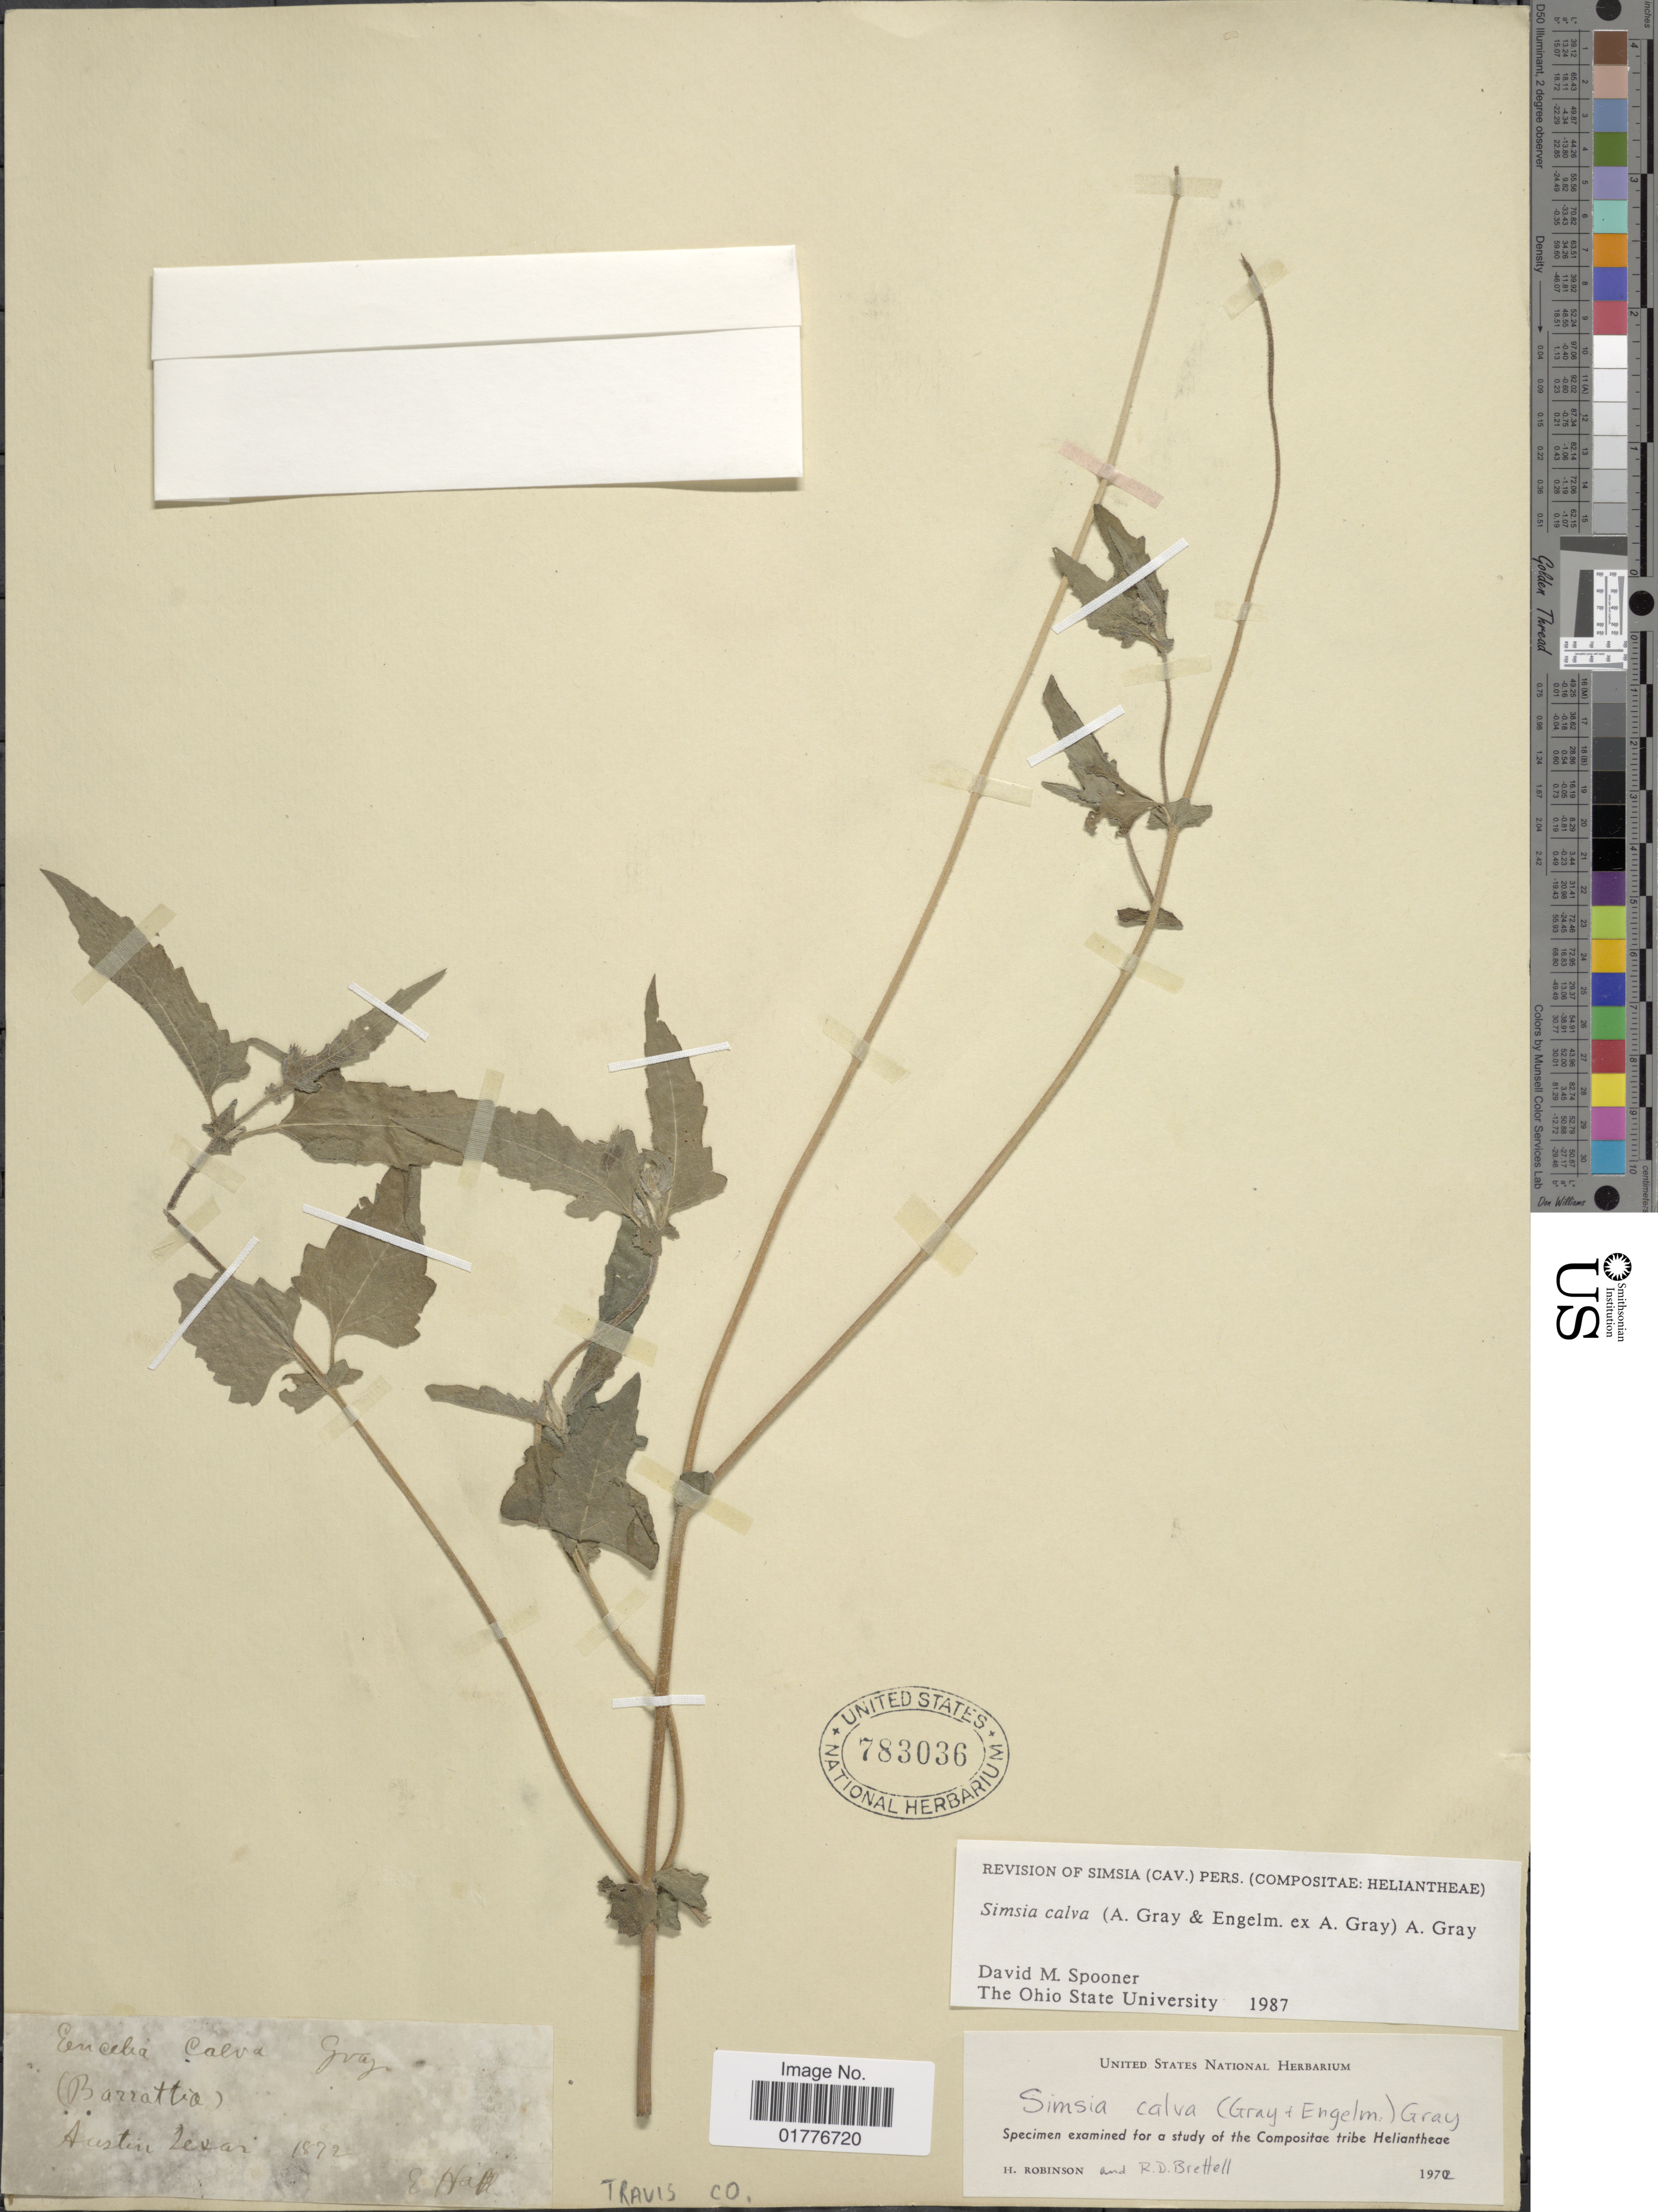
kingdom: Plantae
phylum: Tracheophyta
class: Magnoliopsida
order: Asterales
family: Asteraceae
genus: Simsia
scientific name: Simsia calva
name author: A. Gray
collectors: E. Hall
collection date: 1872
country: United States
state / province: Texas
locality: Austin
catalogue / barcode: US 783036